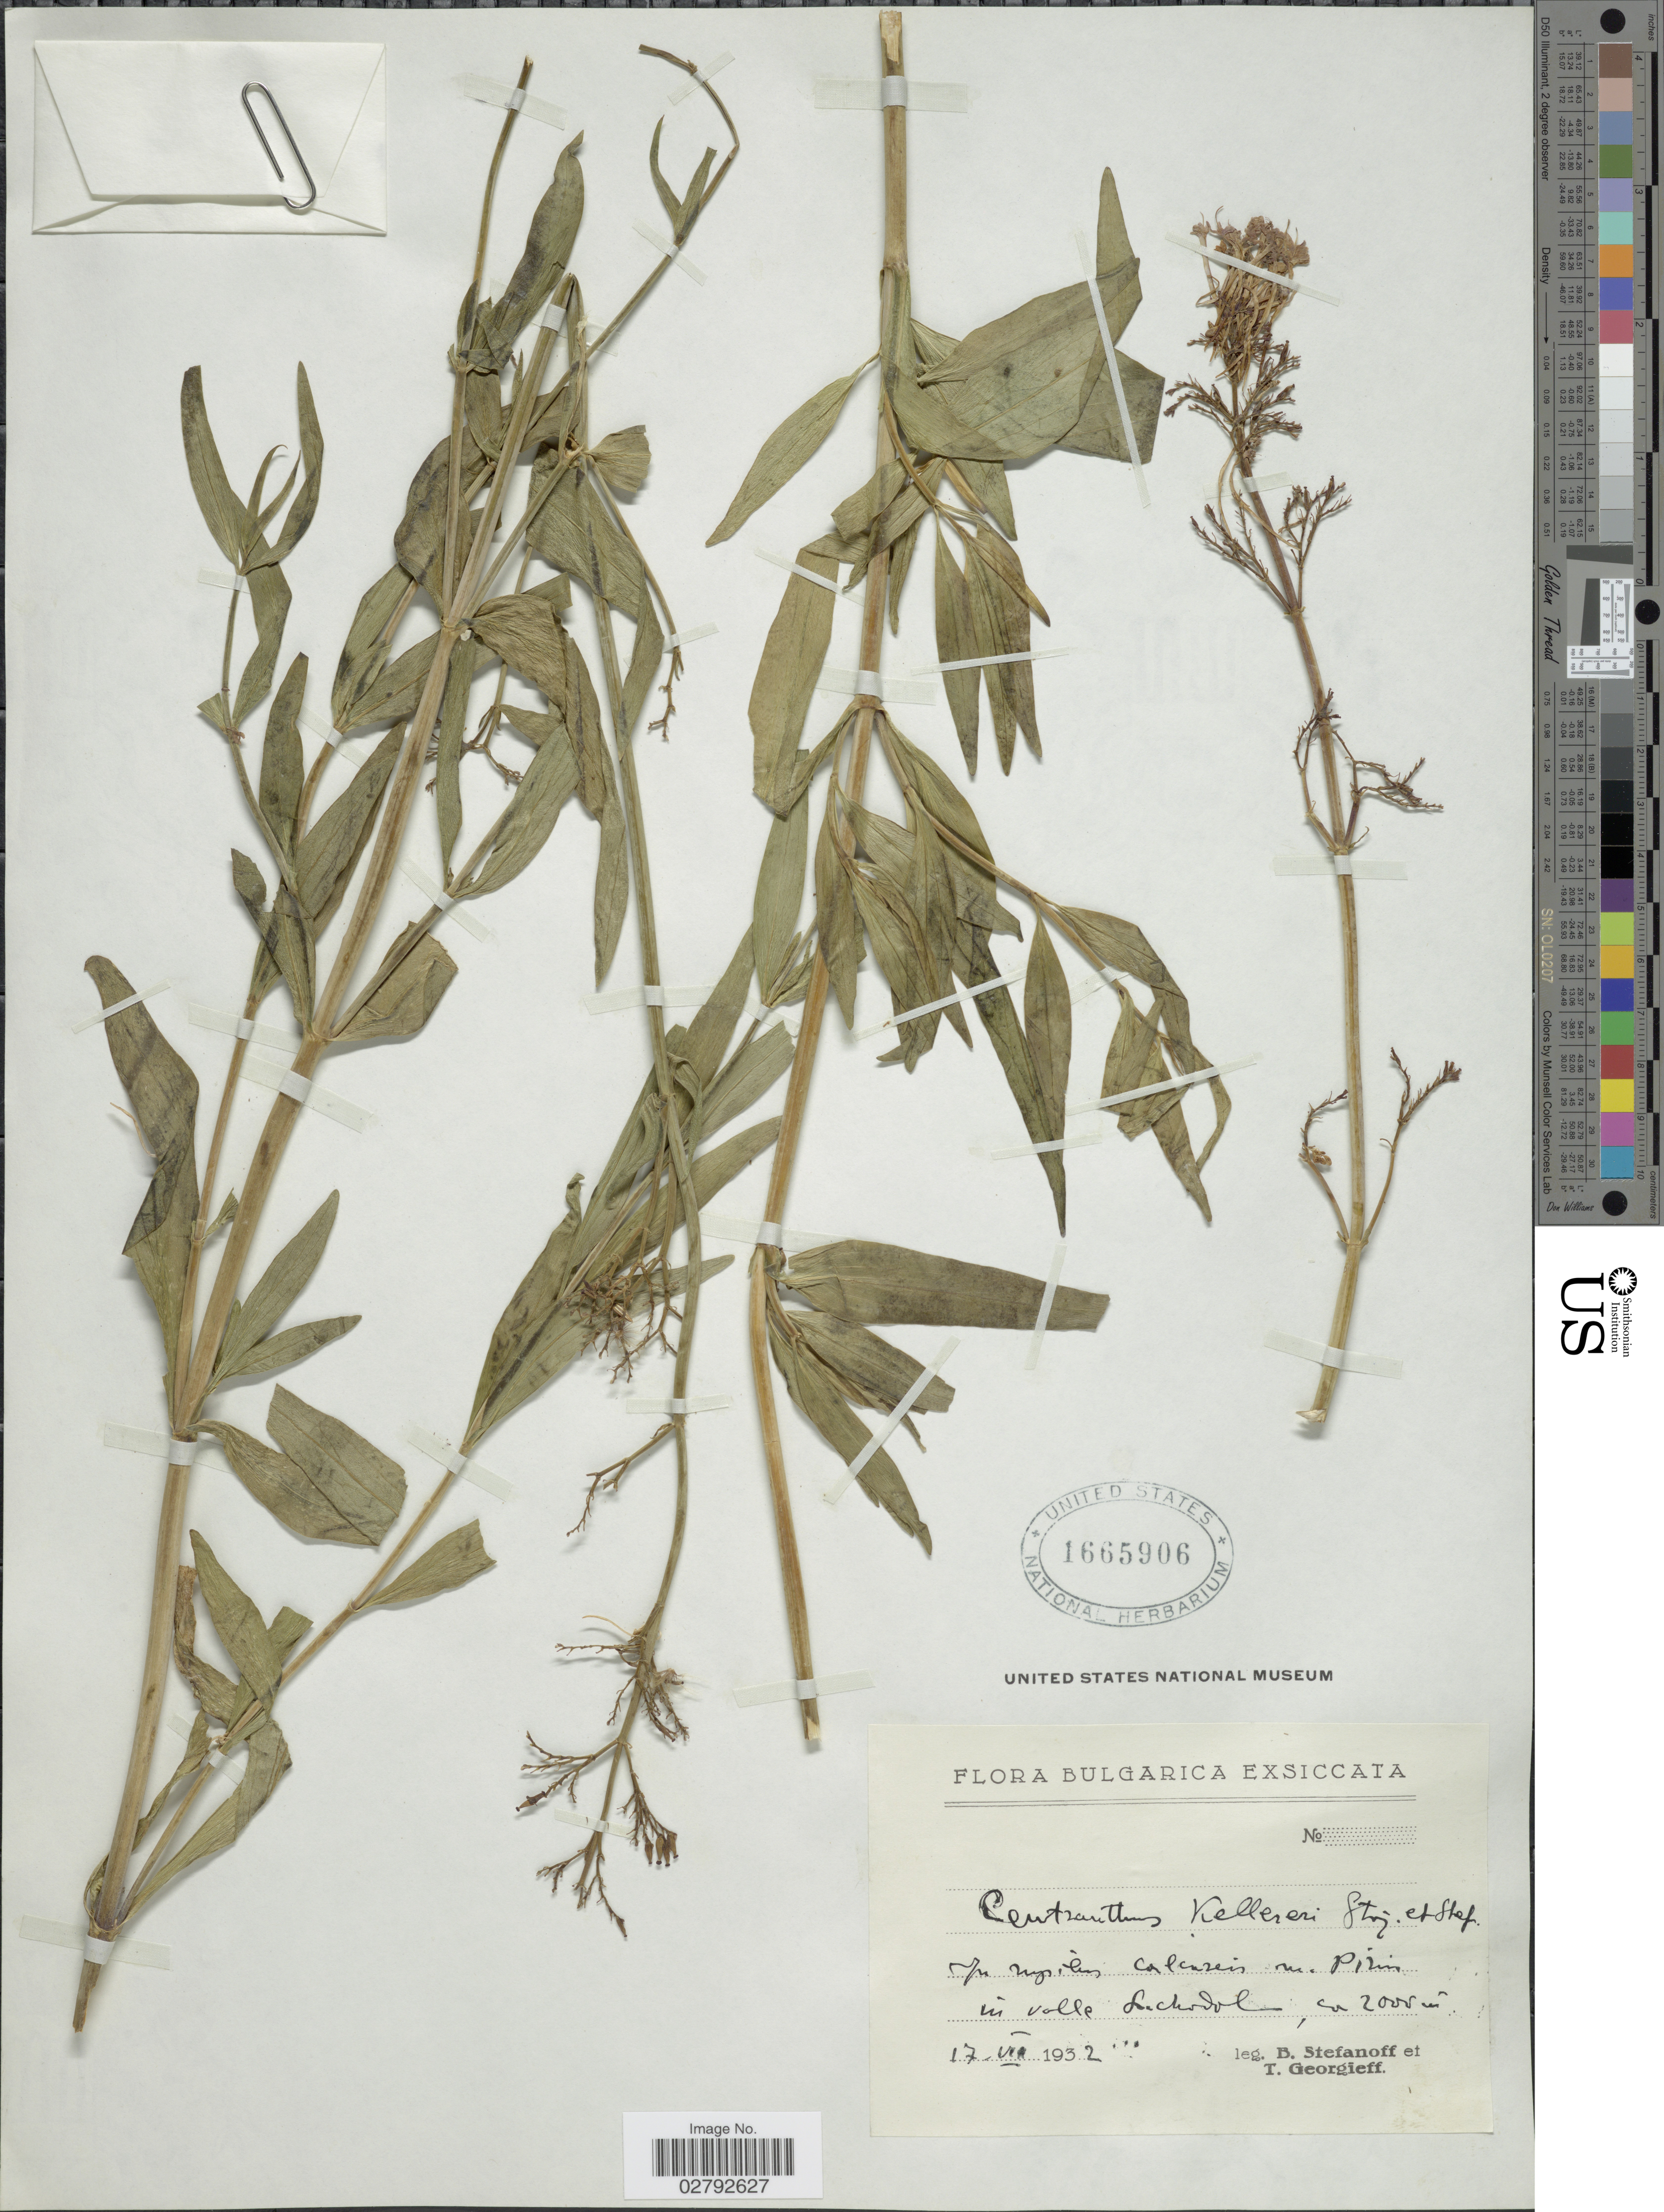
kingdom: Plantae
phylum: Tracheophyta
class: Magnoliopsida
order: Dipsacales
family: Caprifoliaceae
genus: Centranthus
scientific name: Centranthus kellereri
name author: Stoj. & Stef.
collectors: B. Stefanoff & T. Georgieff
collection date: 1932-07-17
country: Bulgaria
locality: In rupibus calcureis in Pirins in valle Lachodole [interpreted]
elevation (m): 2000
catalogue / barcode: US 1665906